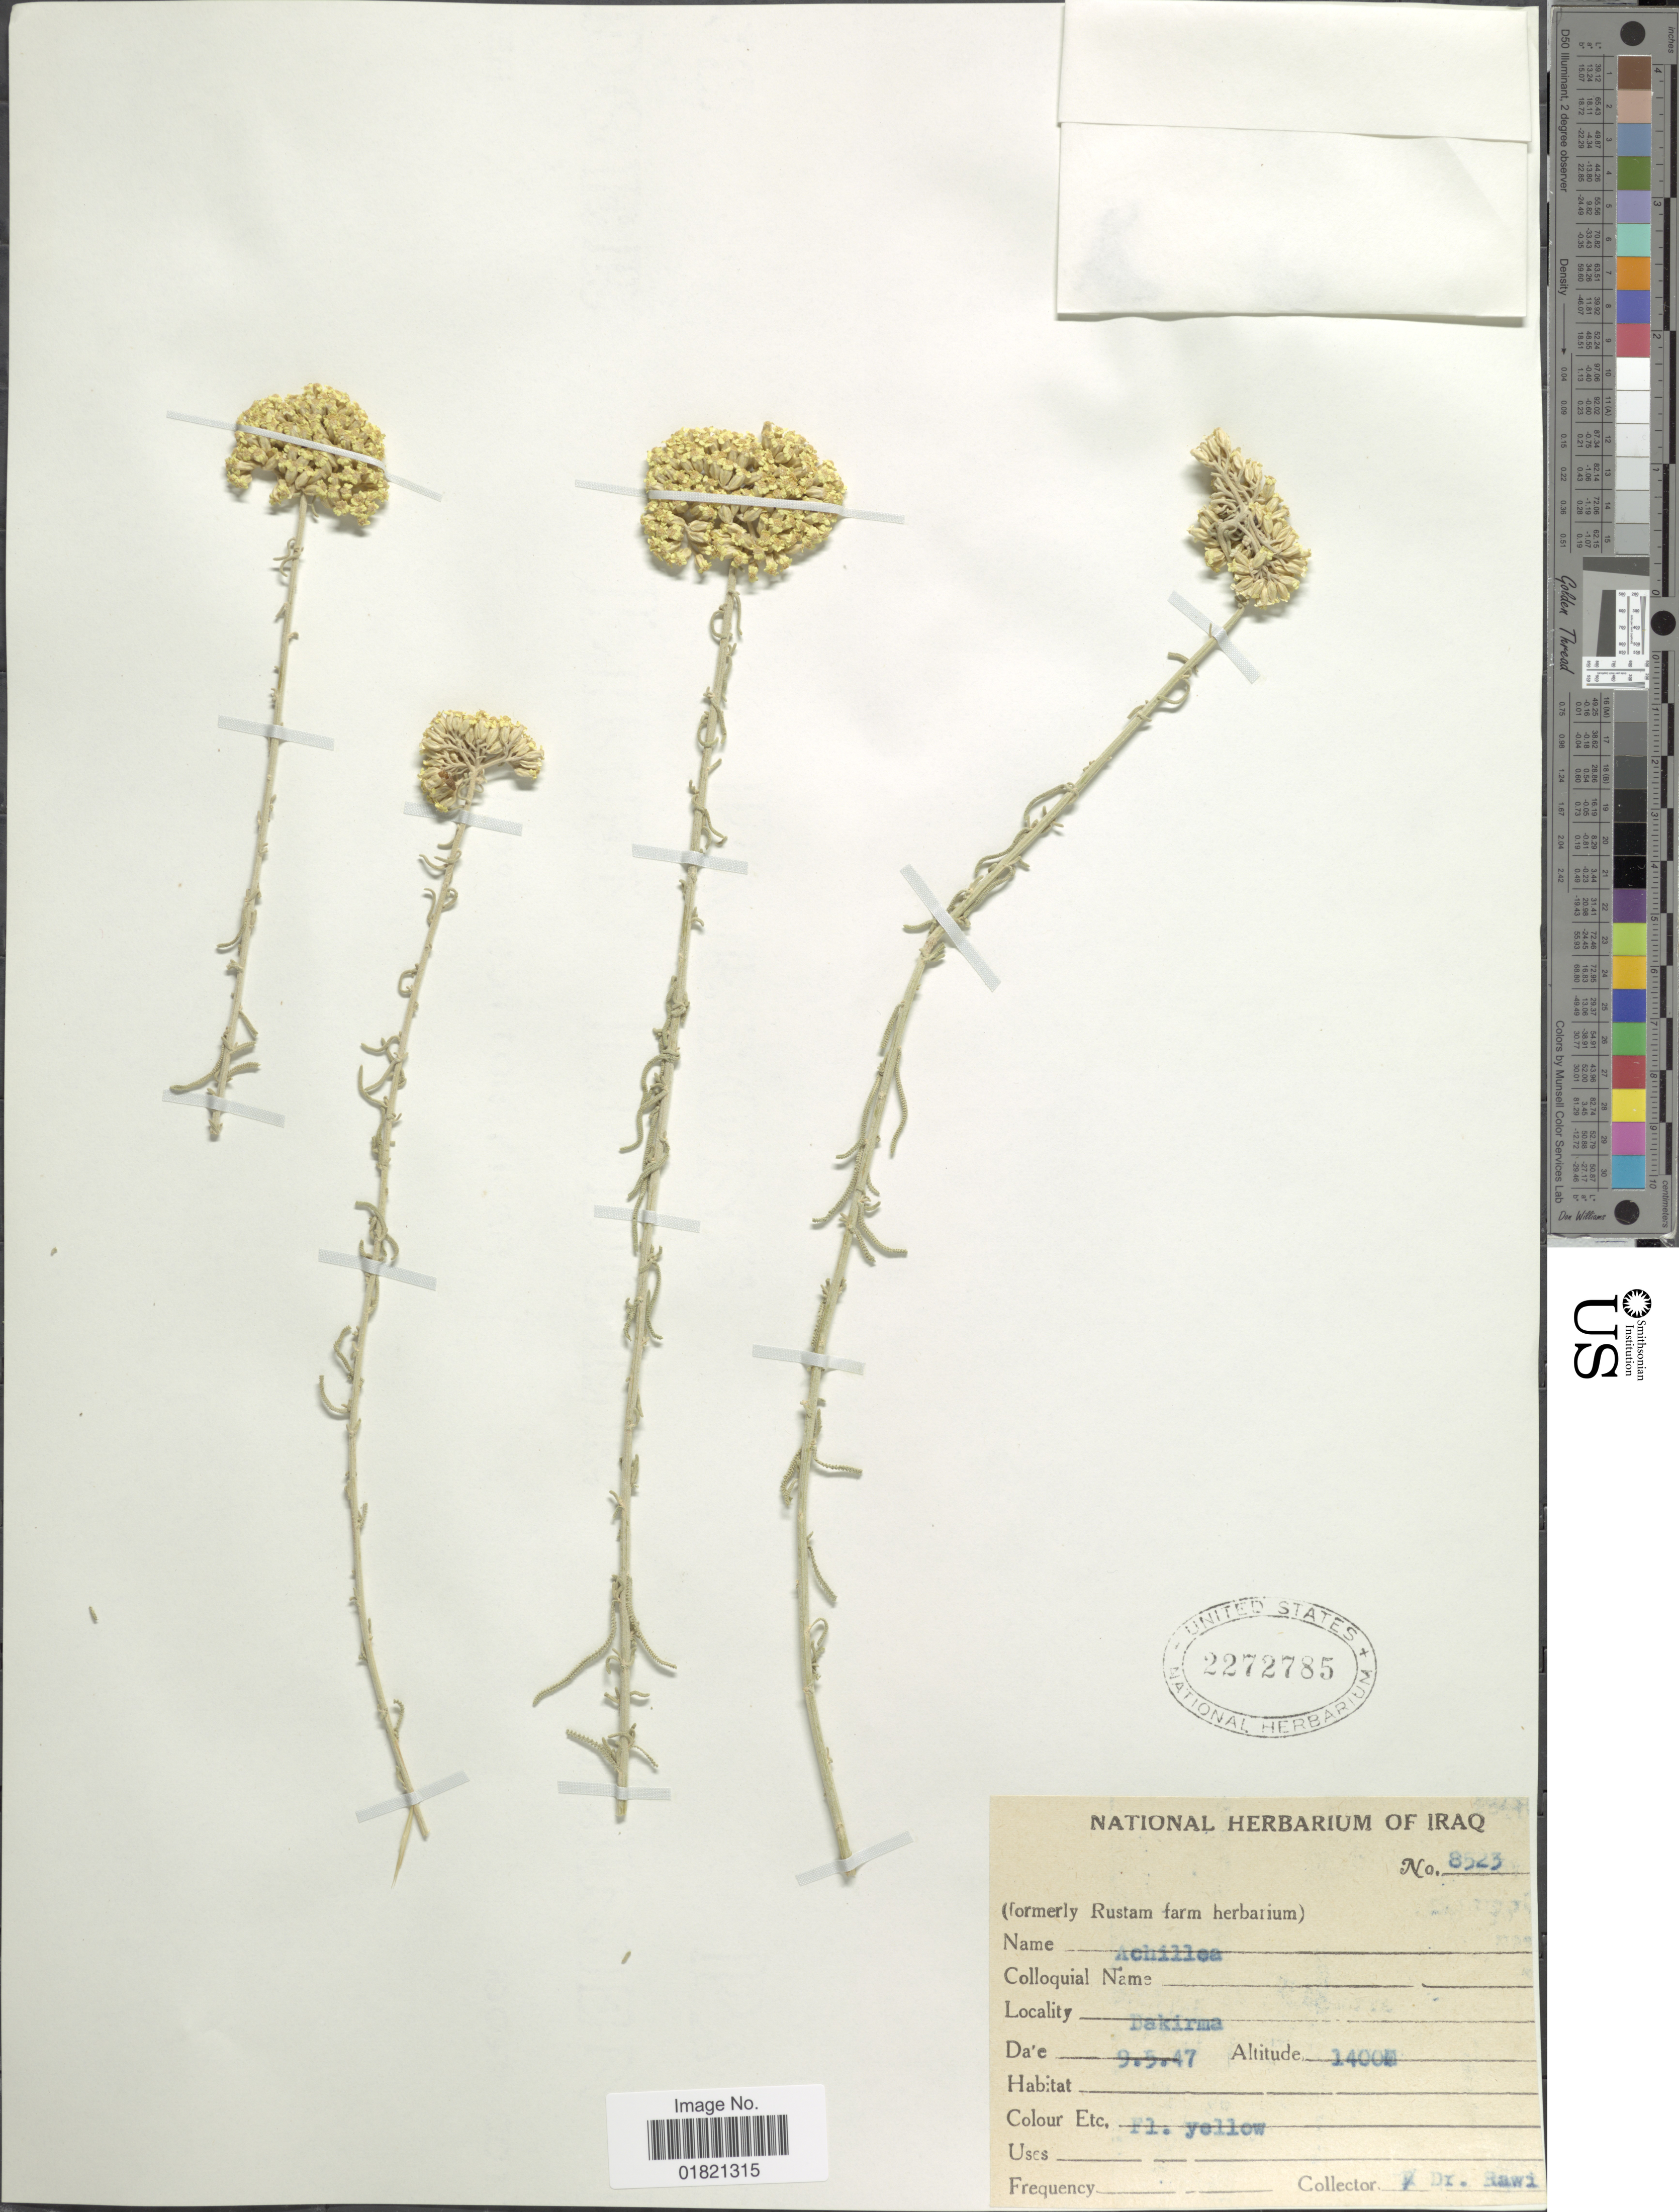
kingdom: Plantae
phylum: Tracheophyta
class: Magnoliopsida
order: Asterales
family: Asteraceae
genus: Achillea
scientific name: Achillea sp.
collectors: -. Rawi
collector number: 8523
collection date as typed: Transcribed d/m/y: 9/5/47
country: Iraq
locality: Bakirma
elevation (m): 1400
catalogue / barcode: US 2272785